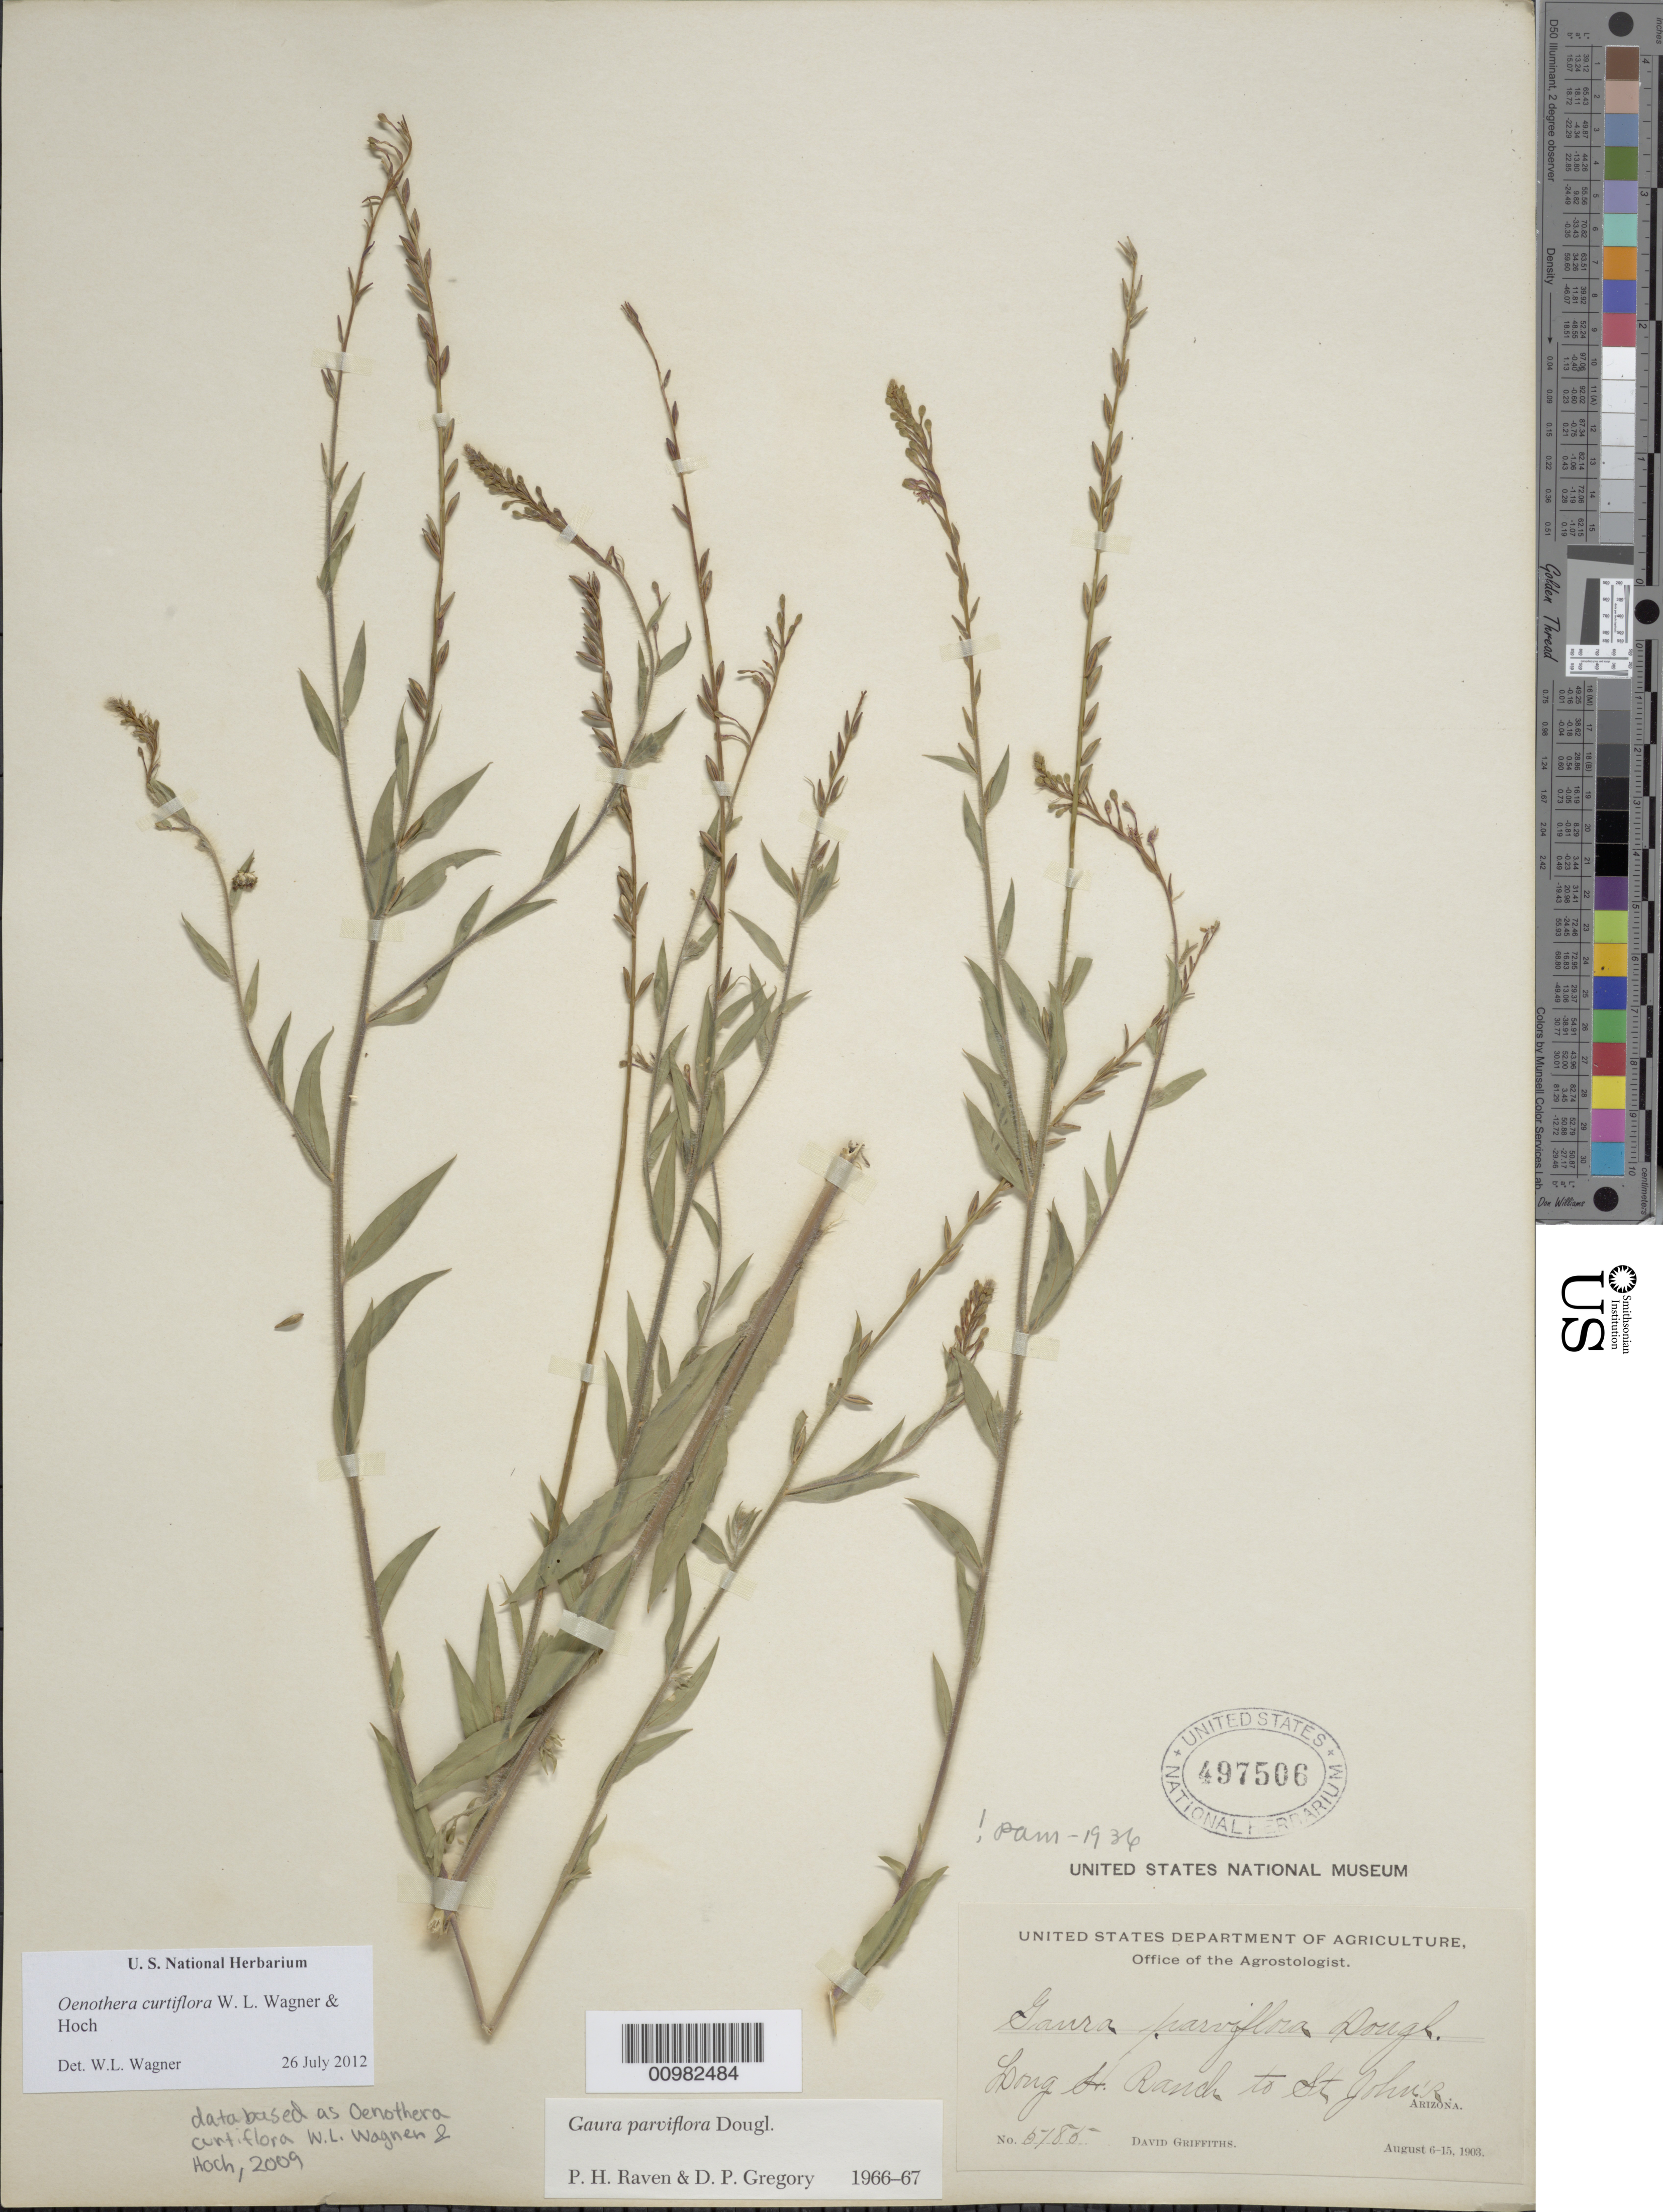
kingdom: Plantae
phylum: Tracheophyta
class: Magnoliopsida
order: Myrtales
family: Onagraceae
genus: Oenothera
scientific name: Oenothera curtiflora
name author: W.L. Wagner & Hoch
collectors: D. Griffiths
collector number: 5785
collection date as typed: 06 Aug 1903 to 15 Aug 1903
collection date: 1903-08-06/1903-08-15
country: United States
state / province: Arizona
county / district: Apache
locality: Long(Doug?)St. Ranch to St. Johns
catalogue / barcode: US 497506